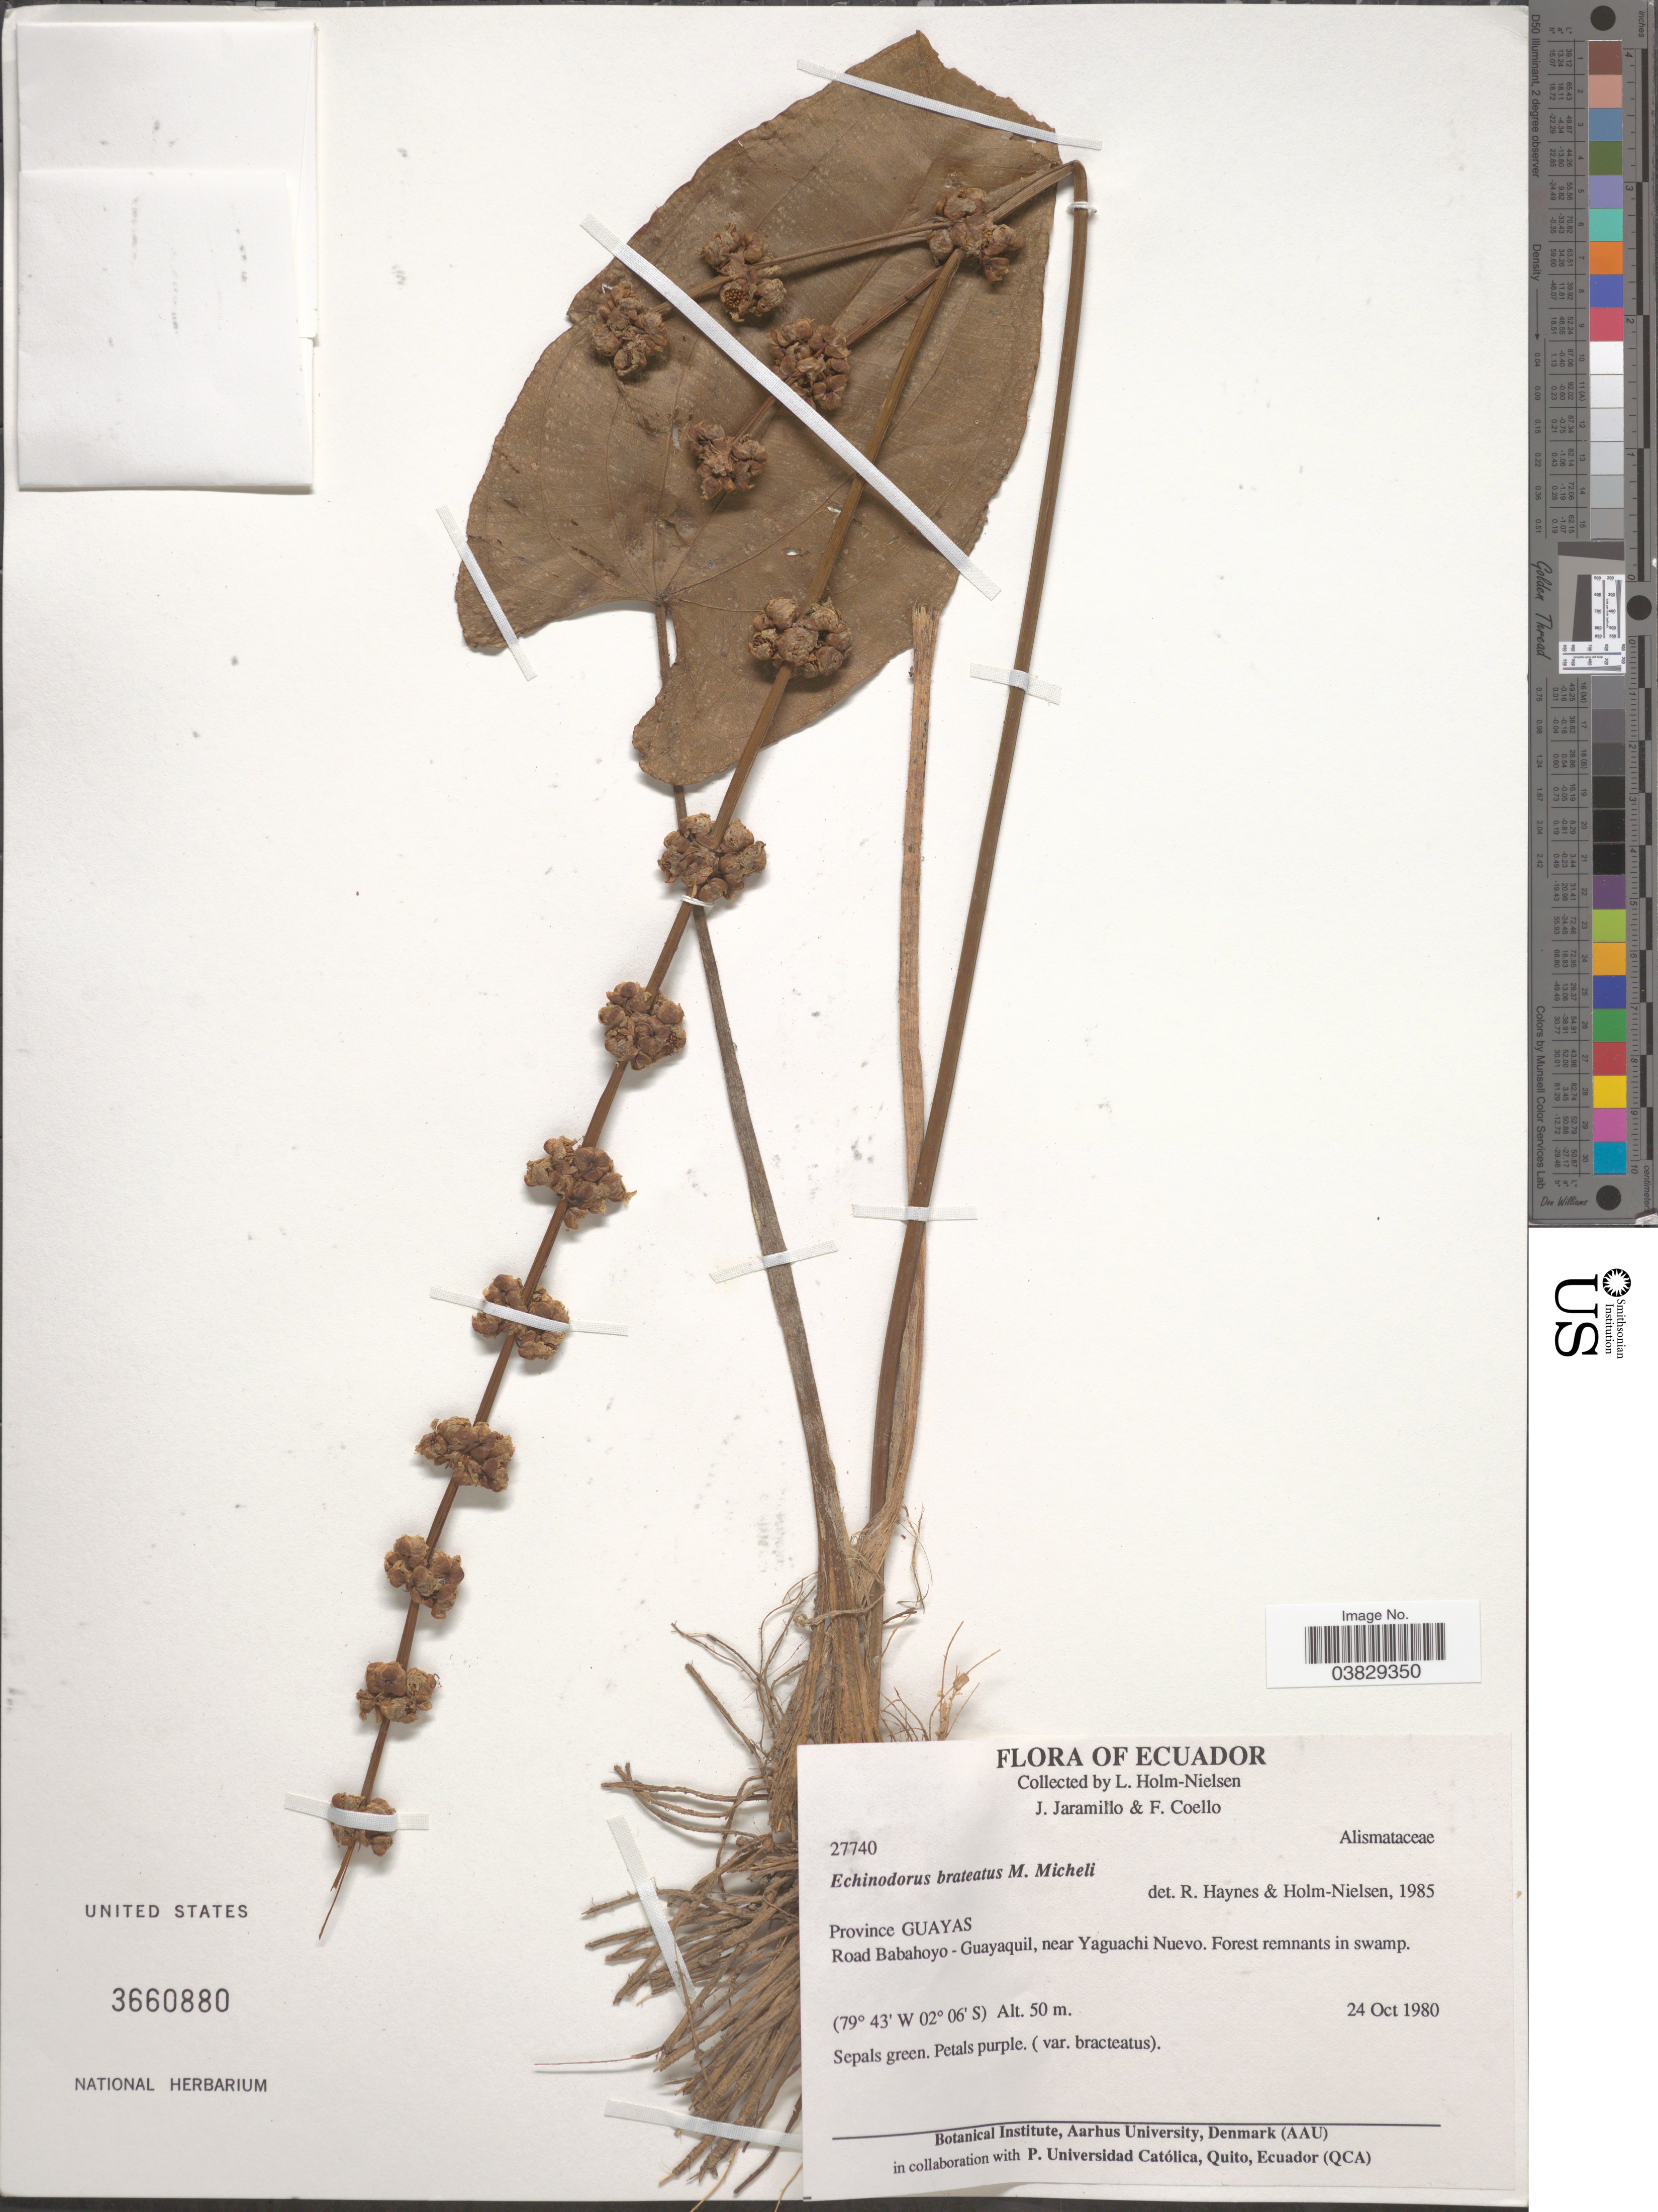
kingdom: Plantae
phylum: Tracheophyta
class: Liliopsida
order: Alismatales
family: Alismataceae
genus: Echinodorus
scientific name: Echinodorus bracteatus var. bracteatus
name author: Micheli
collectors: L. B. Holm-Nielsen, J. Jaramillo & F. Coello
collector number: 27740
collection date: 1980-10-24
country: Ecuador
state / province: Guayas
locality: Province Guayas. Road Babahoyo - Guayaquil, near Yaguachi Nuevo.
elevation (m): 50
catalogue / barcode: US 3660880